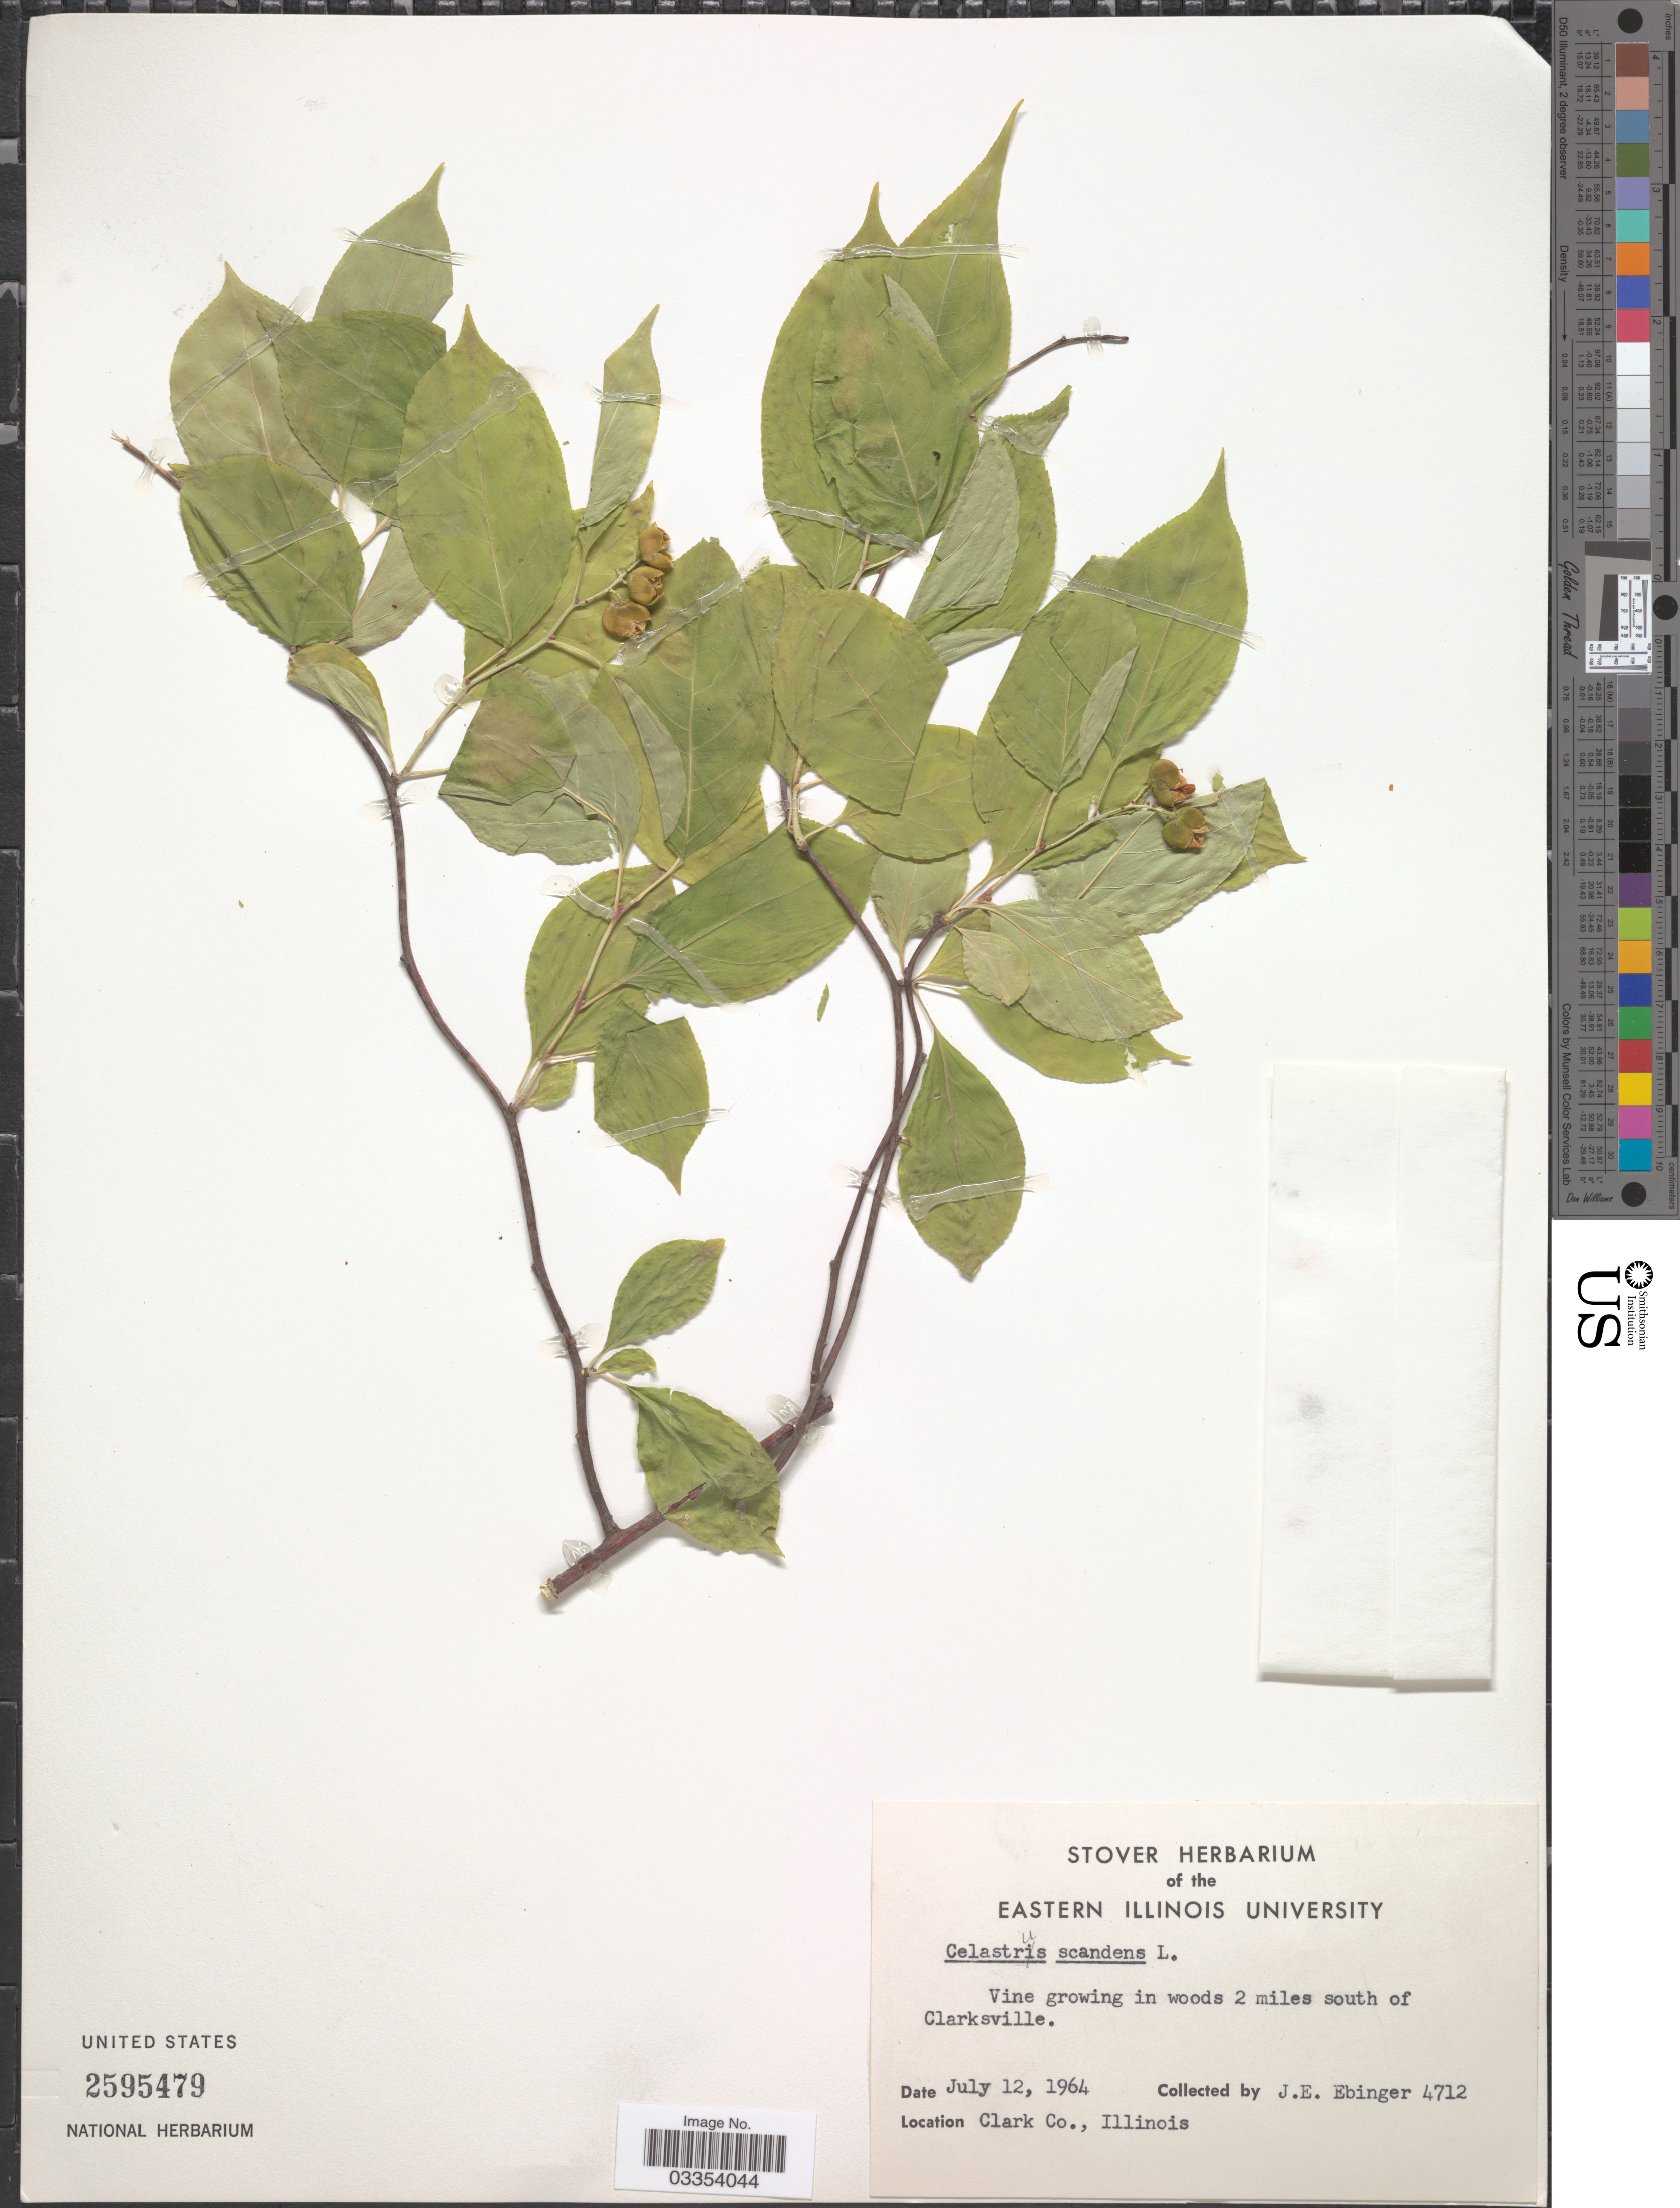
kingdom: Plantae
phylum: Tracheophyta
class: Magnoliopsida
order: Celastrales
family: Celastraceae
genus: Celastrus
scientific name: Celastrus scandens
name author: L.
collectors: J. Ebinger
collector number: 4712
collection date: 1964-07-12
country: United States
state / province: Illinois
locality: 2 miles south of Clarksville. Clark Co.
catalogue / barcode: US 2595479